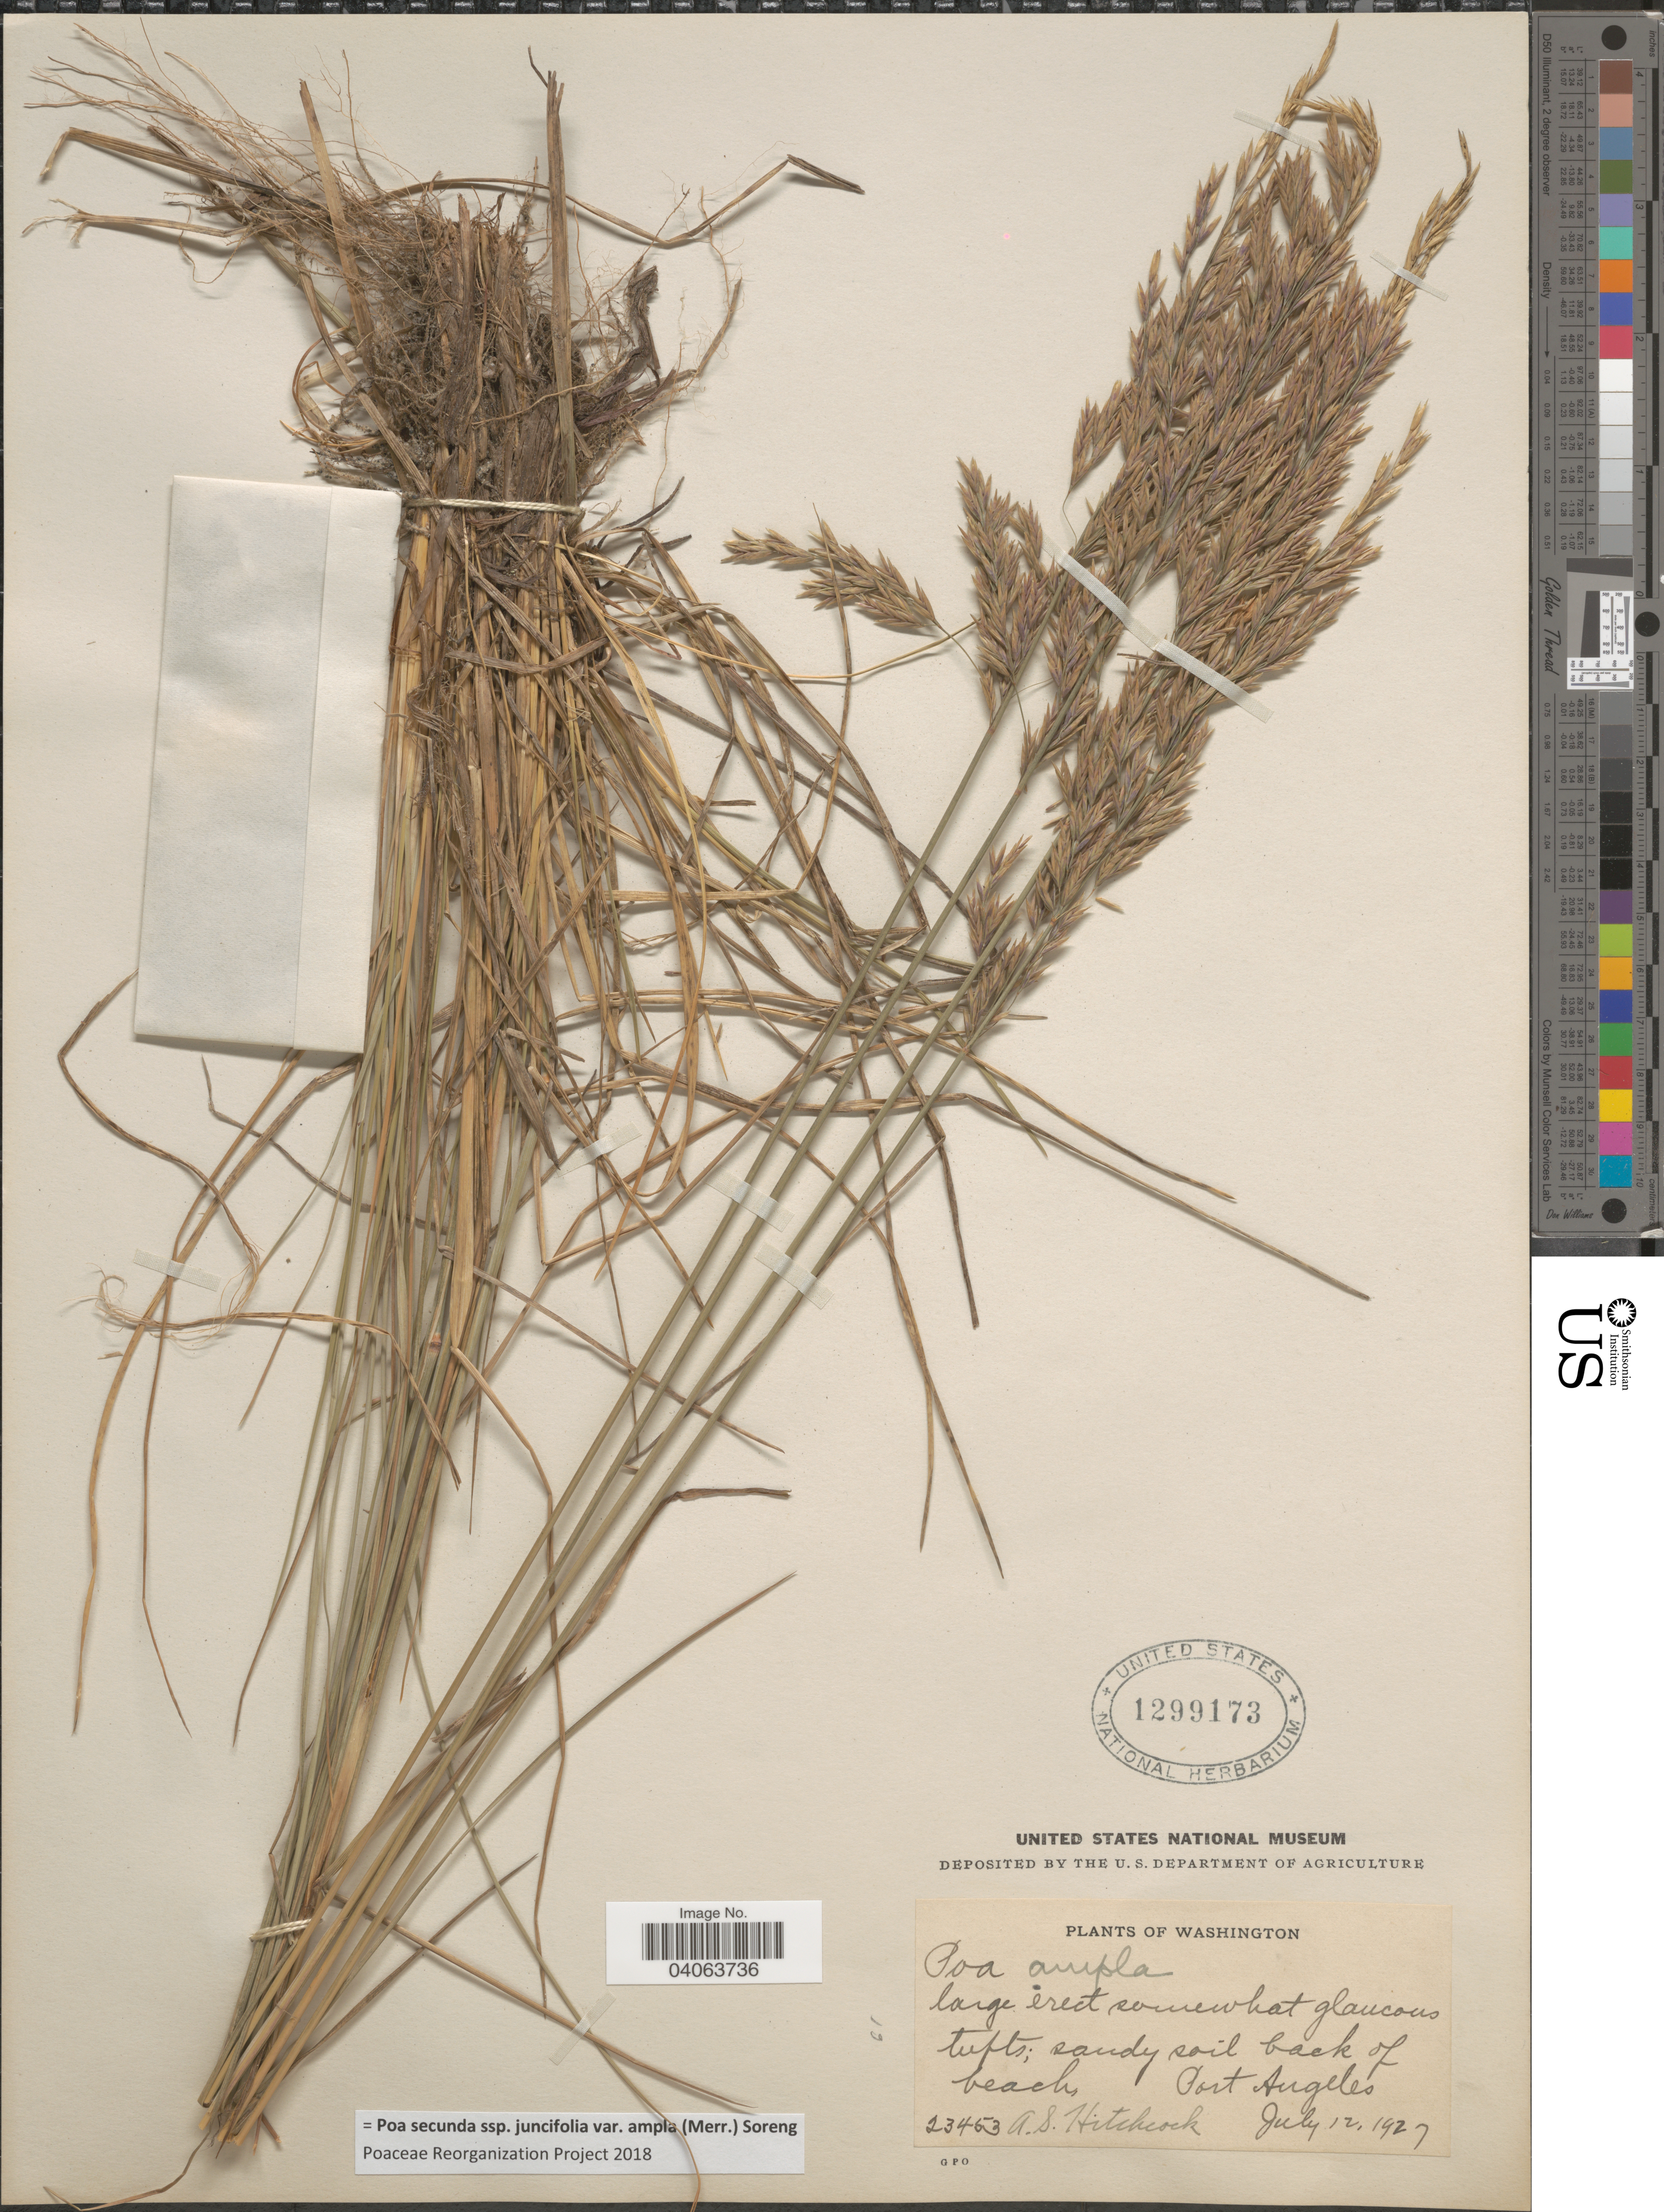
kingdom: Plantae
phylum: Tracheophyta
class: Liliopsida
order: Poales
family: Poaceae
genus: Poa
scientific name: Poa secunda subsp. juncifolia var. ampla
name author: (Merr.) Soreng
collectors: A. S. Hitchcock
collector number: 23453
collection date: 1927-07-12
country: United States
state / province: Washington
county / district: Clallam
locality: Sandy soil back of beach. Port Angeles.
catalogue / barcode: US 1299173